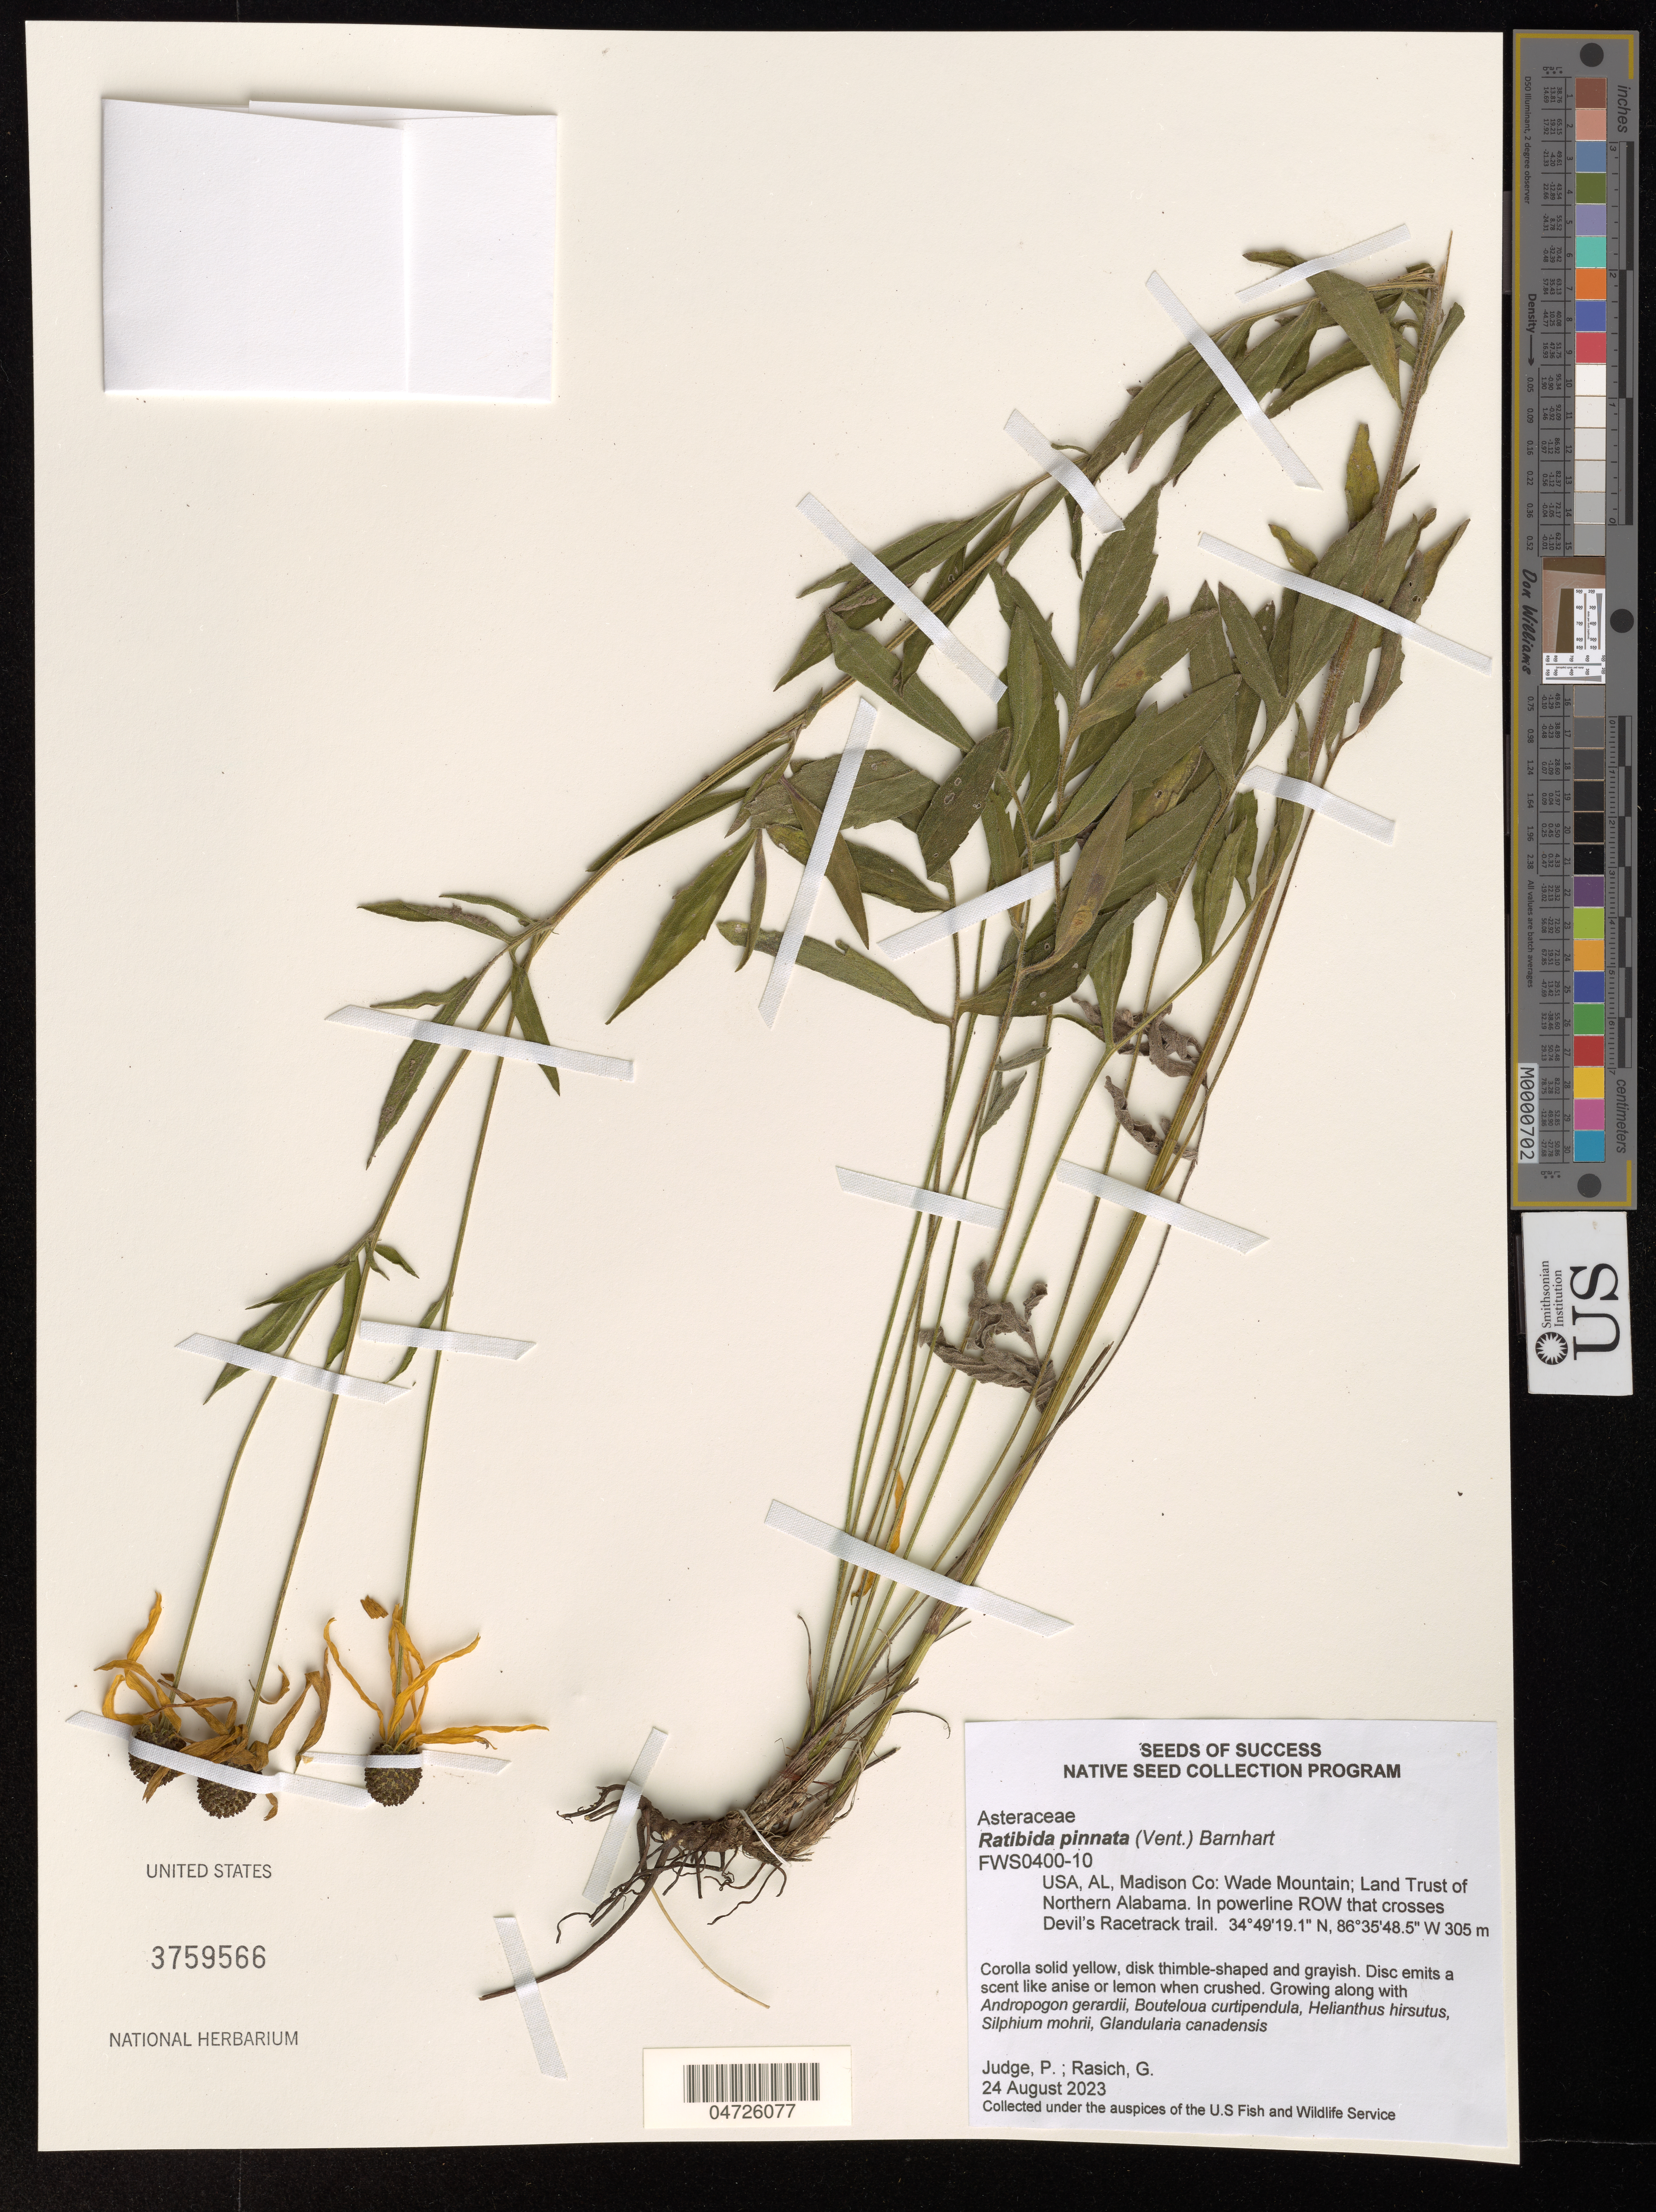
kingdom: Plantae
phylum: Tracheophyta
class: Magnoliopsida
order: Asterales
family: Asteraceae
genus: Ratibida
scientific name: Ratibida pinnata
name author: (Vent.) Barnhart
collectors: P. Judge & G. Rasich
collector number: FWS0400-100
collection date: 2023-08-24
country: United States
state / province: Alabama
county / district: Madison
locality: Madison Co: Wade Mountain; Land Trust of Northern Alabama. In powerline ROW that crosses Devil's Racetrack trail.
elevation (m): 305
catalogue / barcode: US 3759566